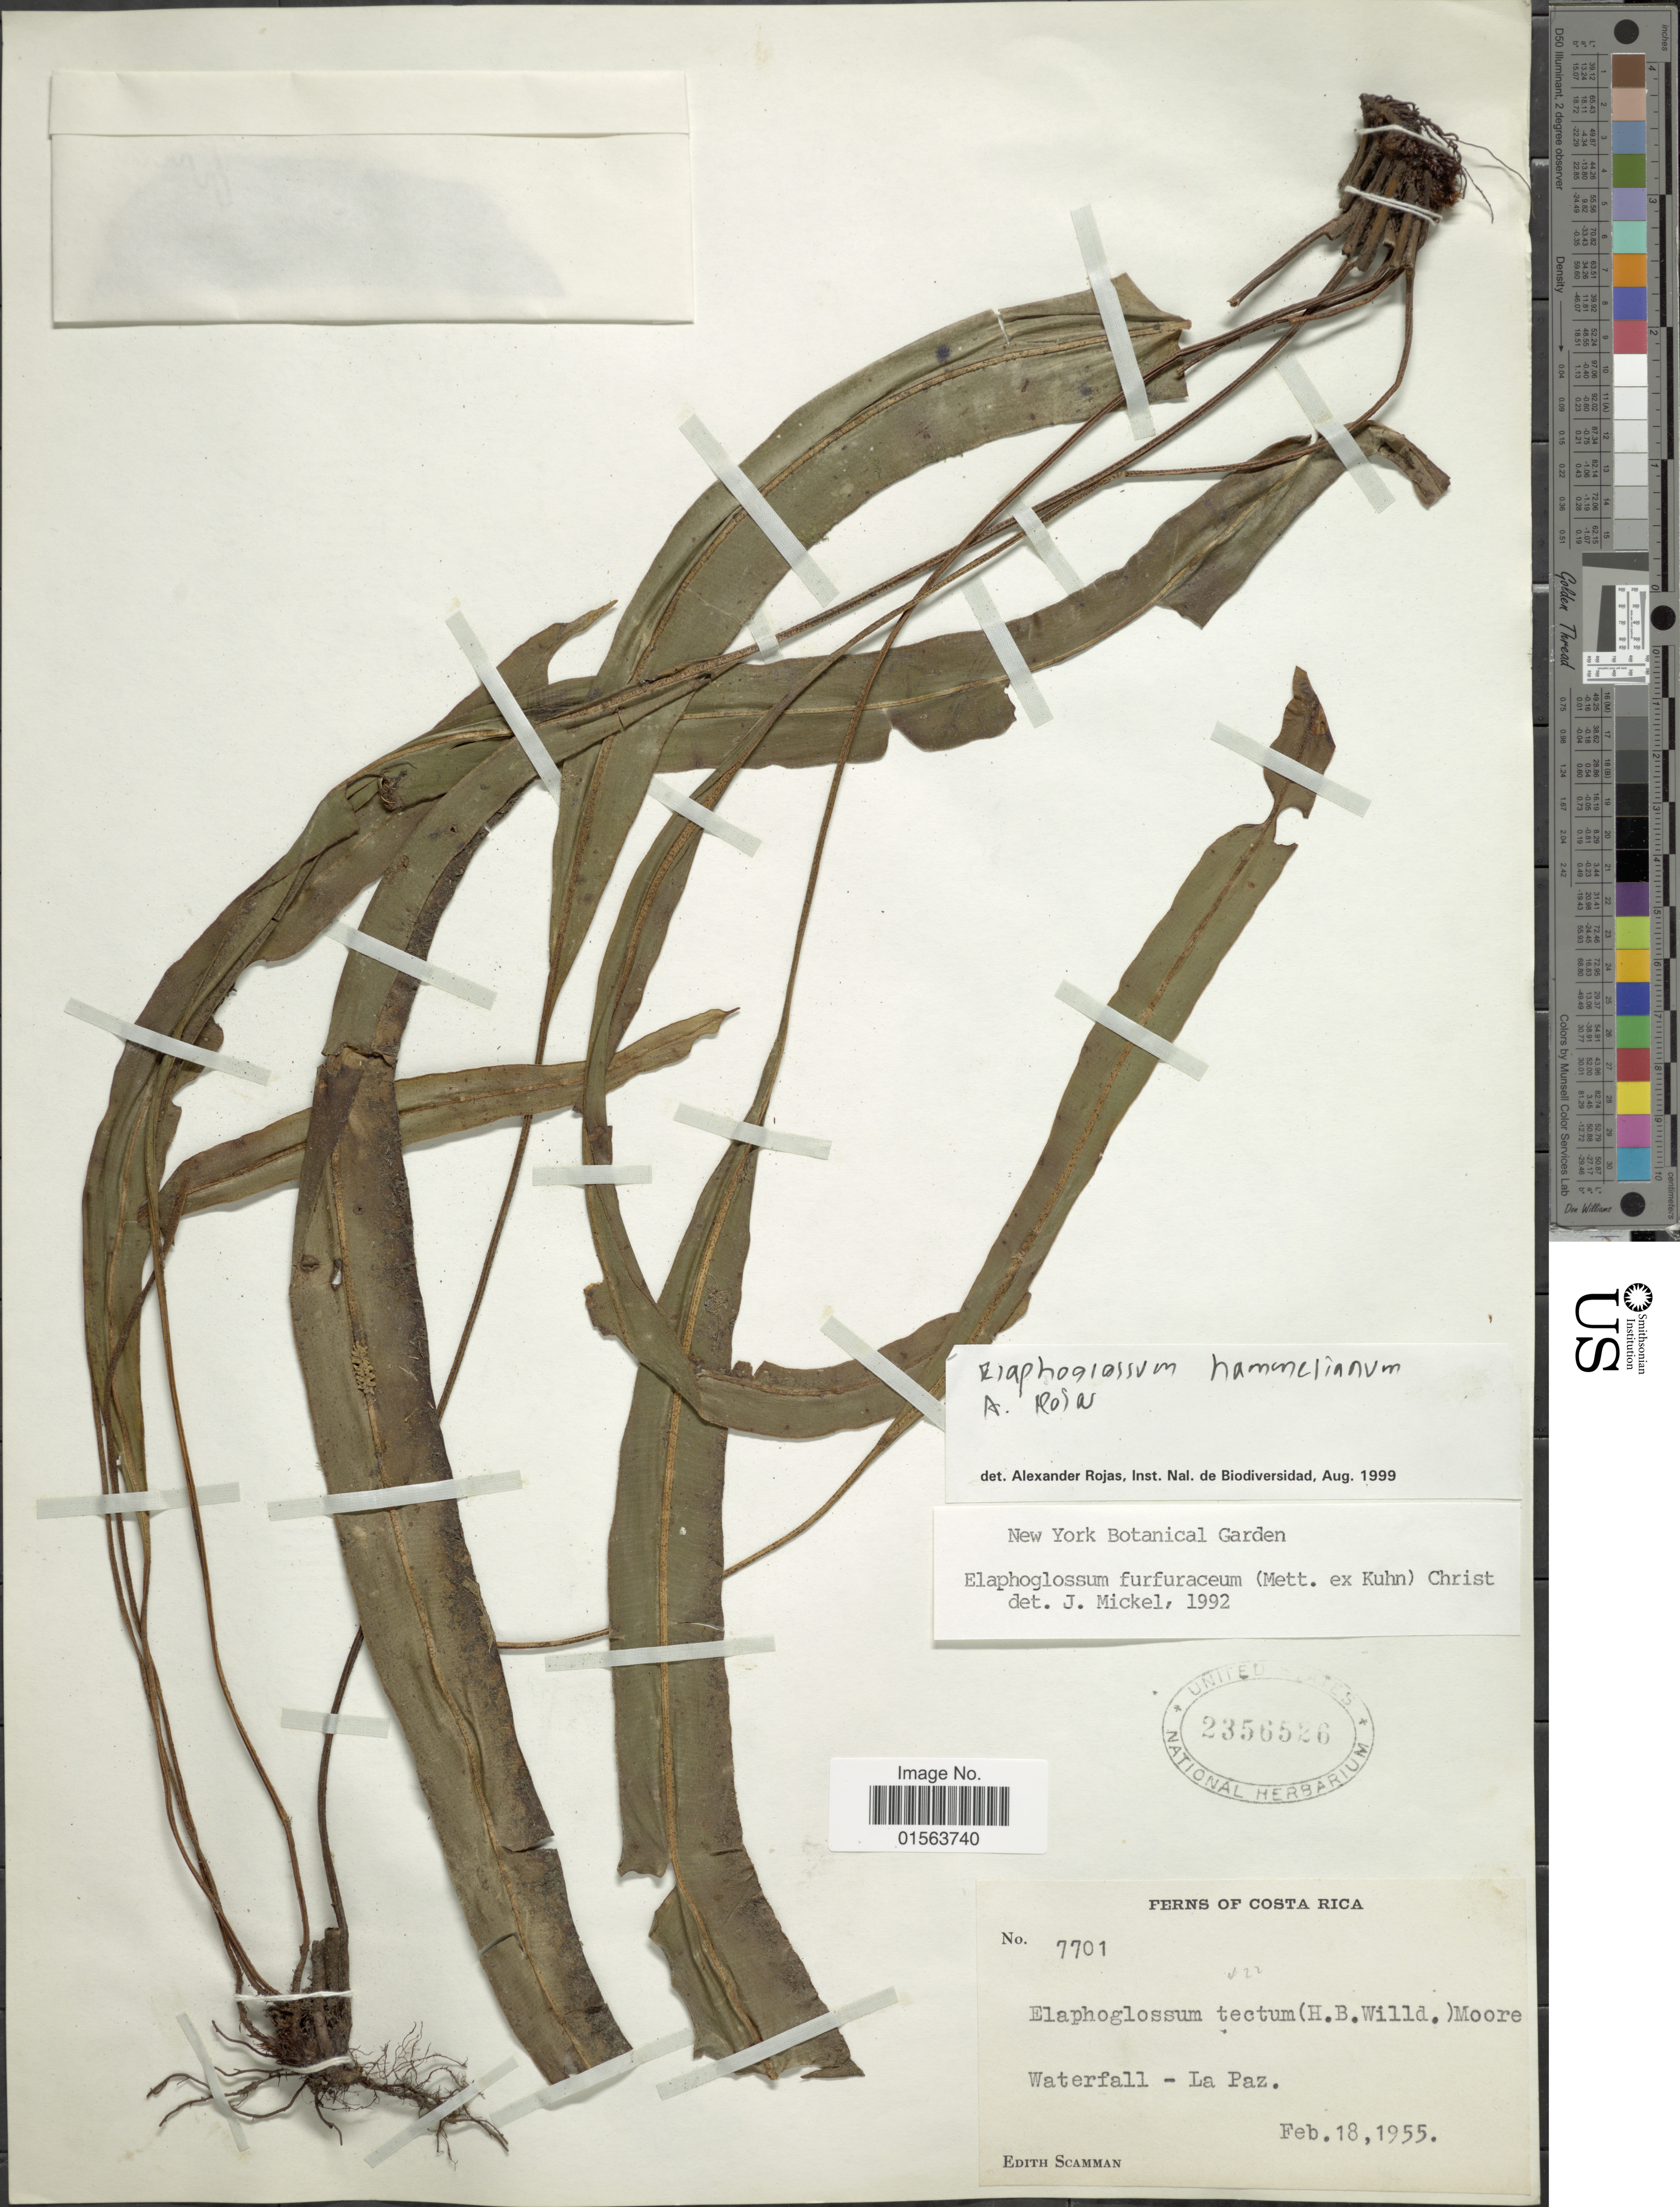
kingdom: Plantae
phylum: Tracheophyta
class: Polypodiopsida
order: Polypodiales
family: Dryopteridaceae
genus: Elaphoglossum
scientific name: Elaphoglossum hammelianum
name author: A. Rojas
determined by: Matos, F. B.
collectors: E. Scamman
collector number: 7701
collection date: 1955-02-18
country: Costa Rica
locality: Waterfall, La Paz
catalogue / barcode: US 2356526